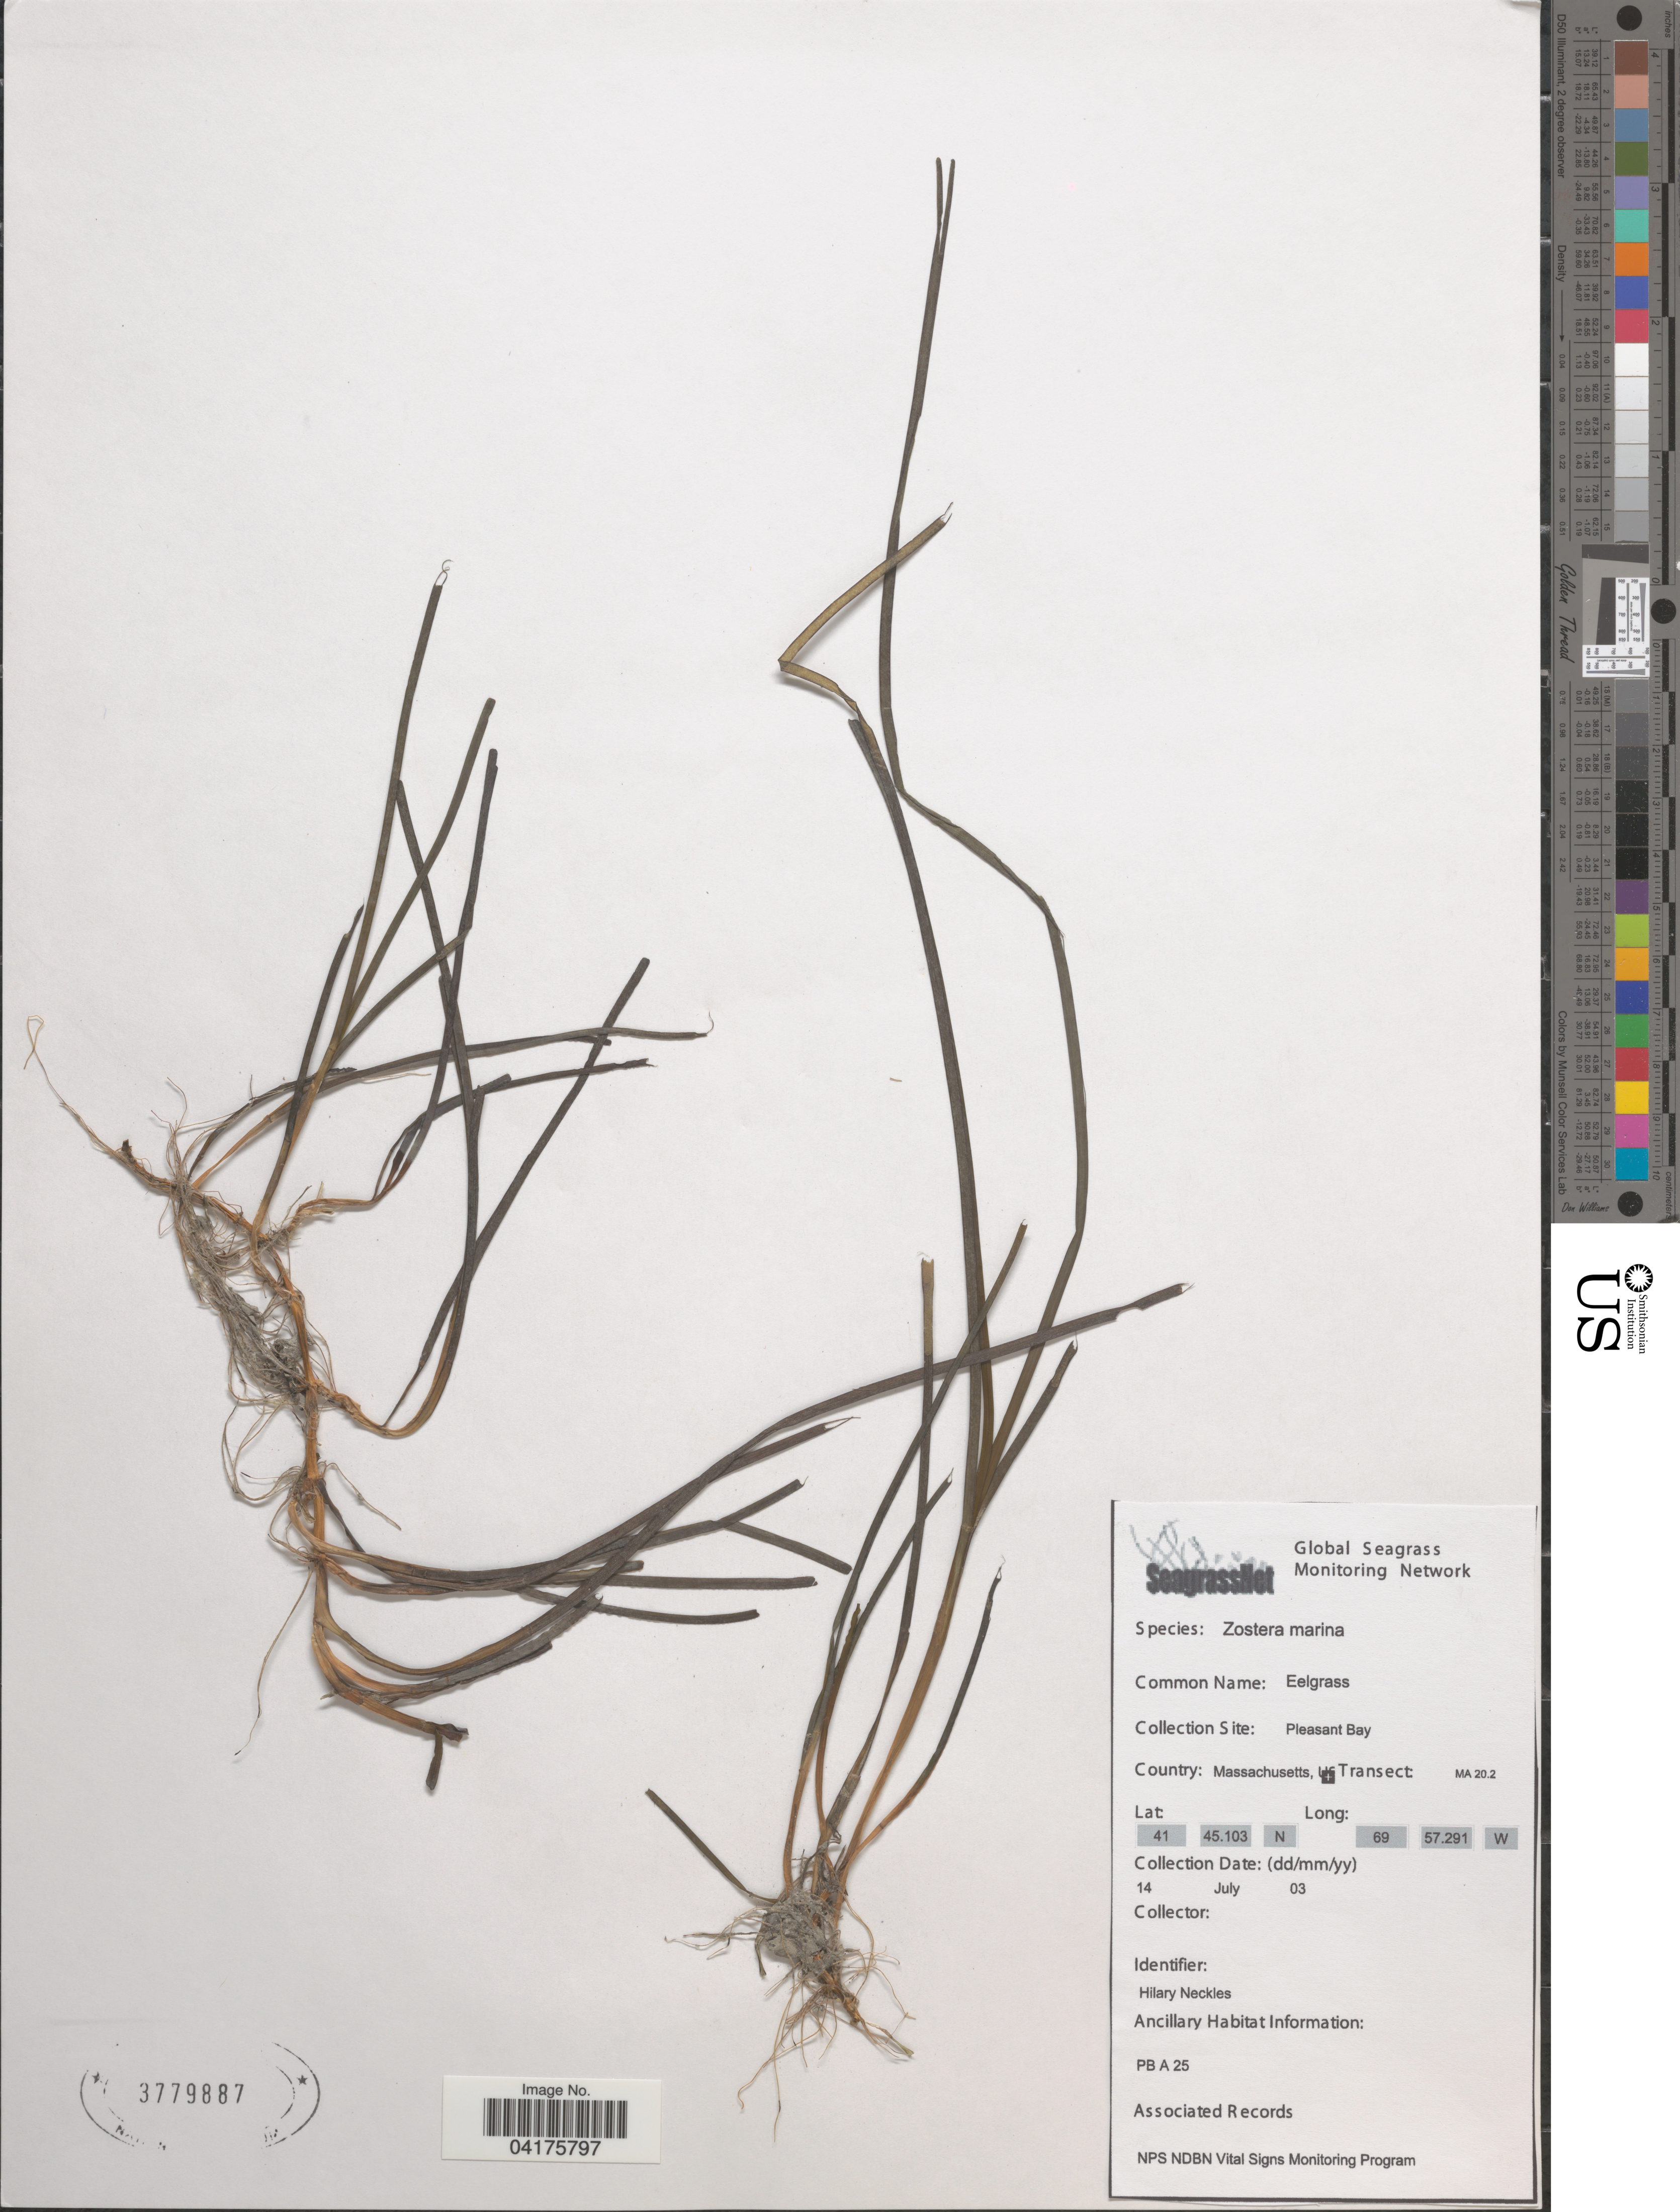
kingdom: Plantae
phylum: Tracheophyta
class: Liliopsida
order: Alismatales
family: Zosteraceae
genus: Zostera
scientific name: Zostera marina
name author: L.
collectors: H. Neckles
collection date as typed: Transcribed d/m/y: 14/7/3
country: United States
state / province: Massachusetts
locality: Pleasant Bay.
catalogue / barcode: US 3779887